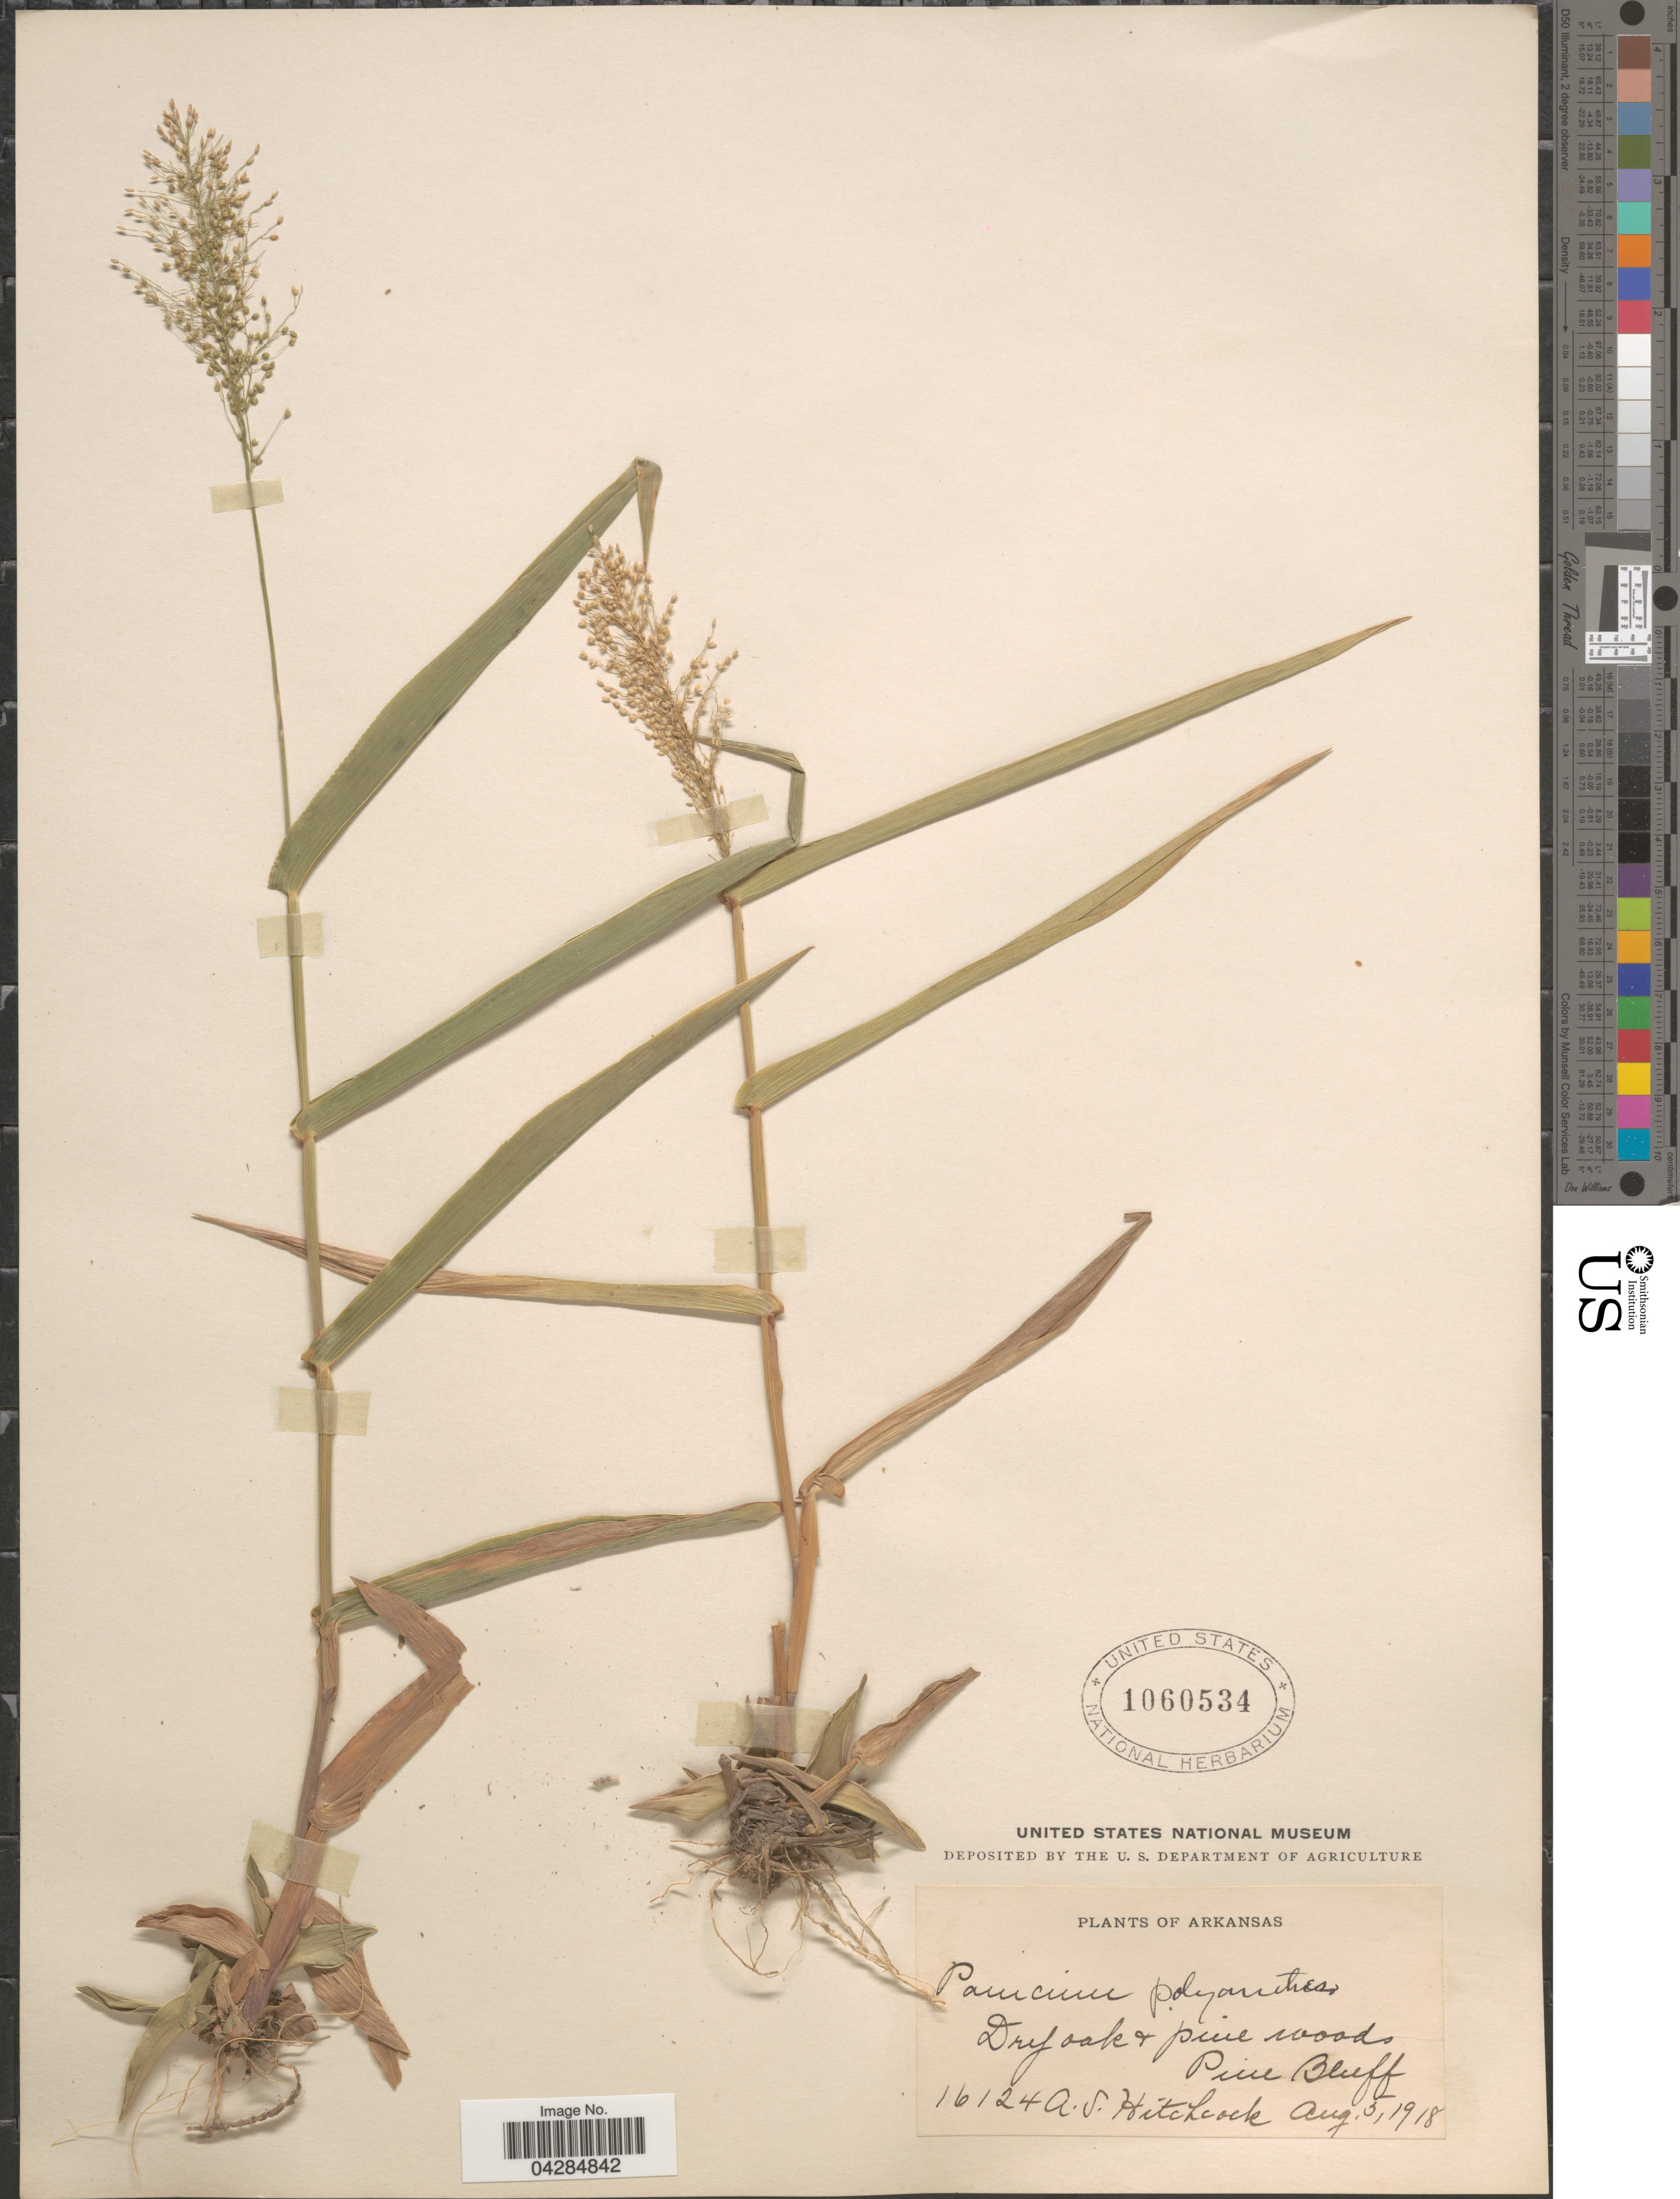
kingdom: Plantae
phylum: Tracheophyta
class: Liliopsida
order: Poales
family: Poaceae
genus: Dichanthelium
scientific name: Dichanthelium polyanthes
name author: (Schult.) Mohlenbr.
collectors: A. S. Hitchcock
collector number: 16124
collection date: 1918-08-05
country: United States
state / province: Arkansas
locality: Pine Bluff.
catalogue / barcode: US 1060534